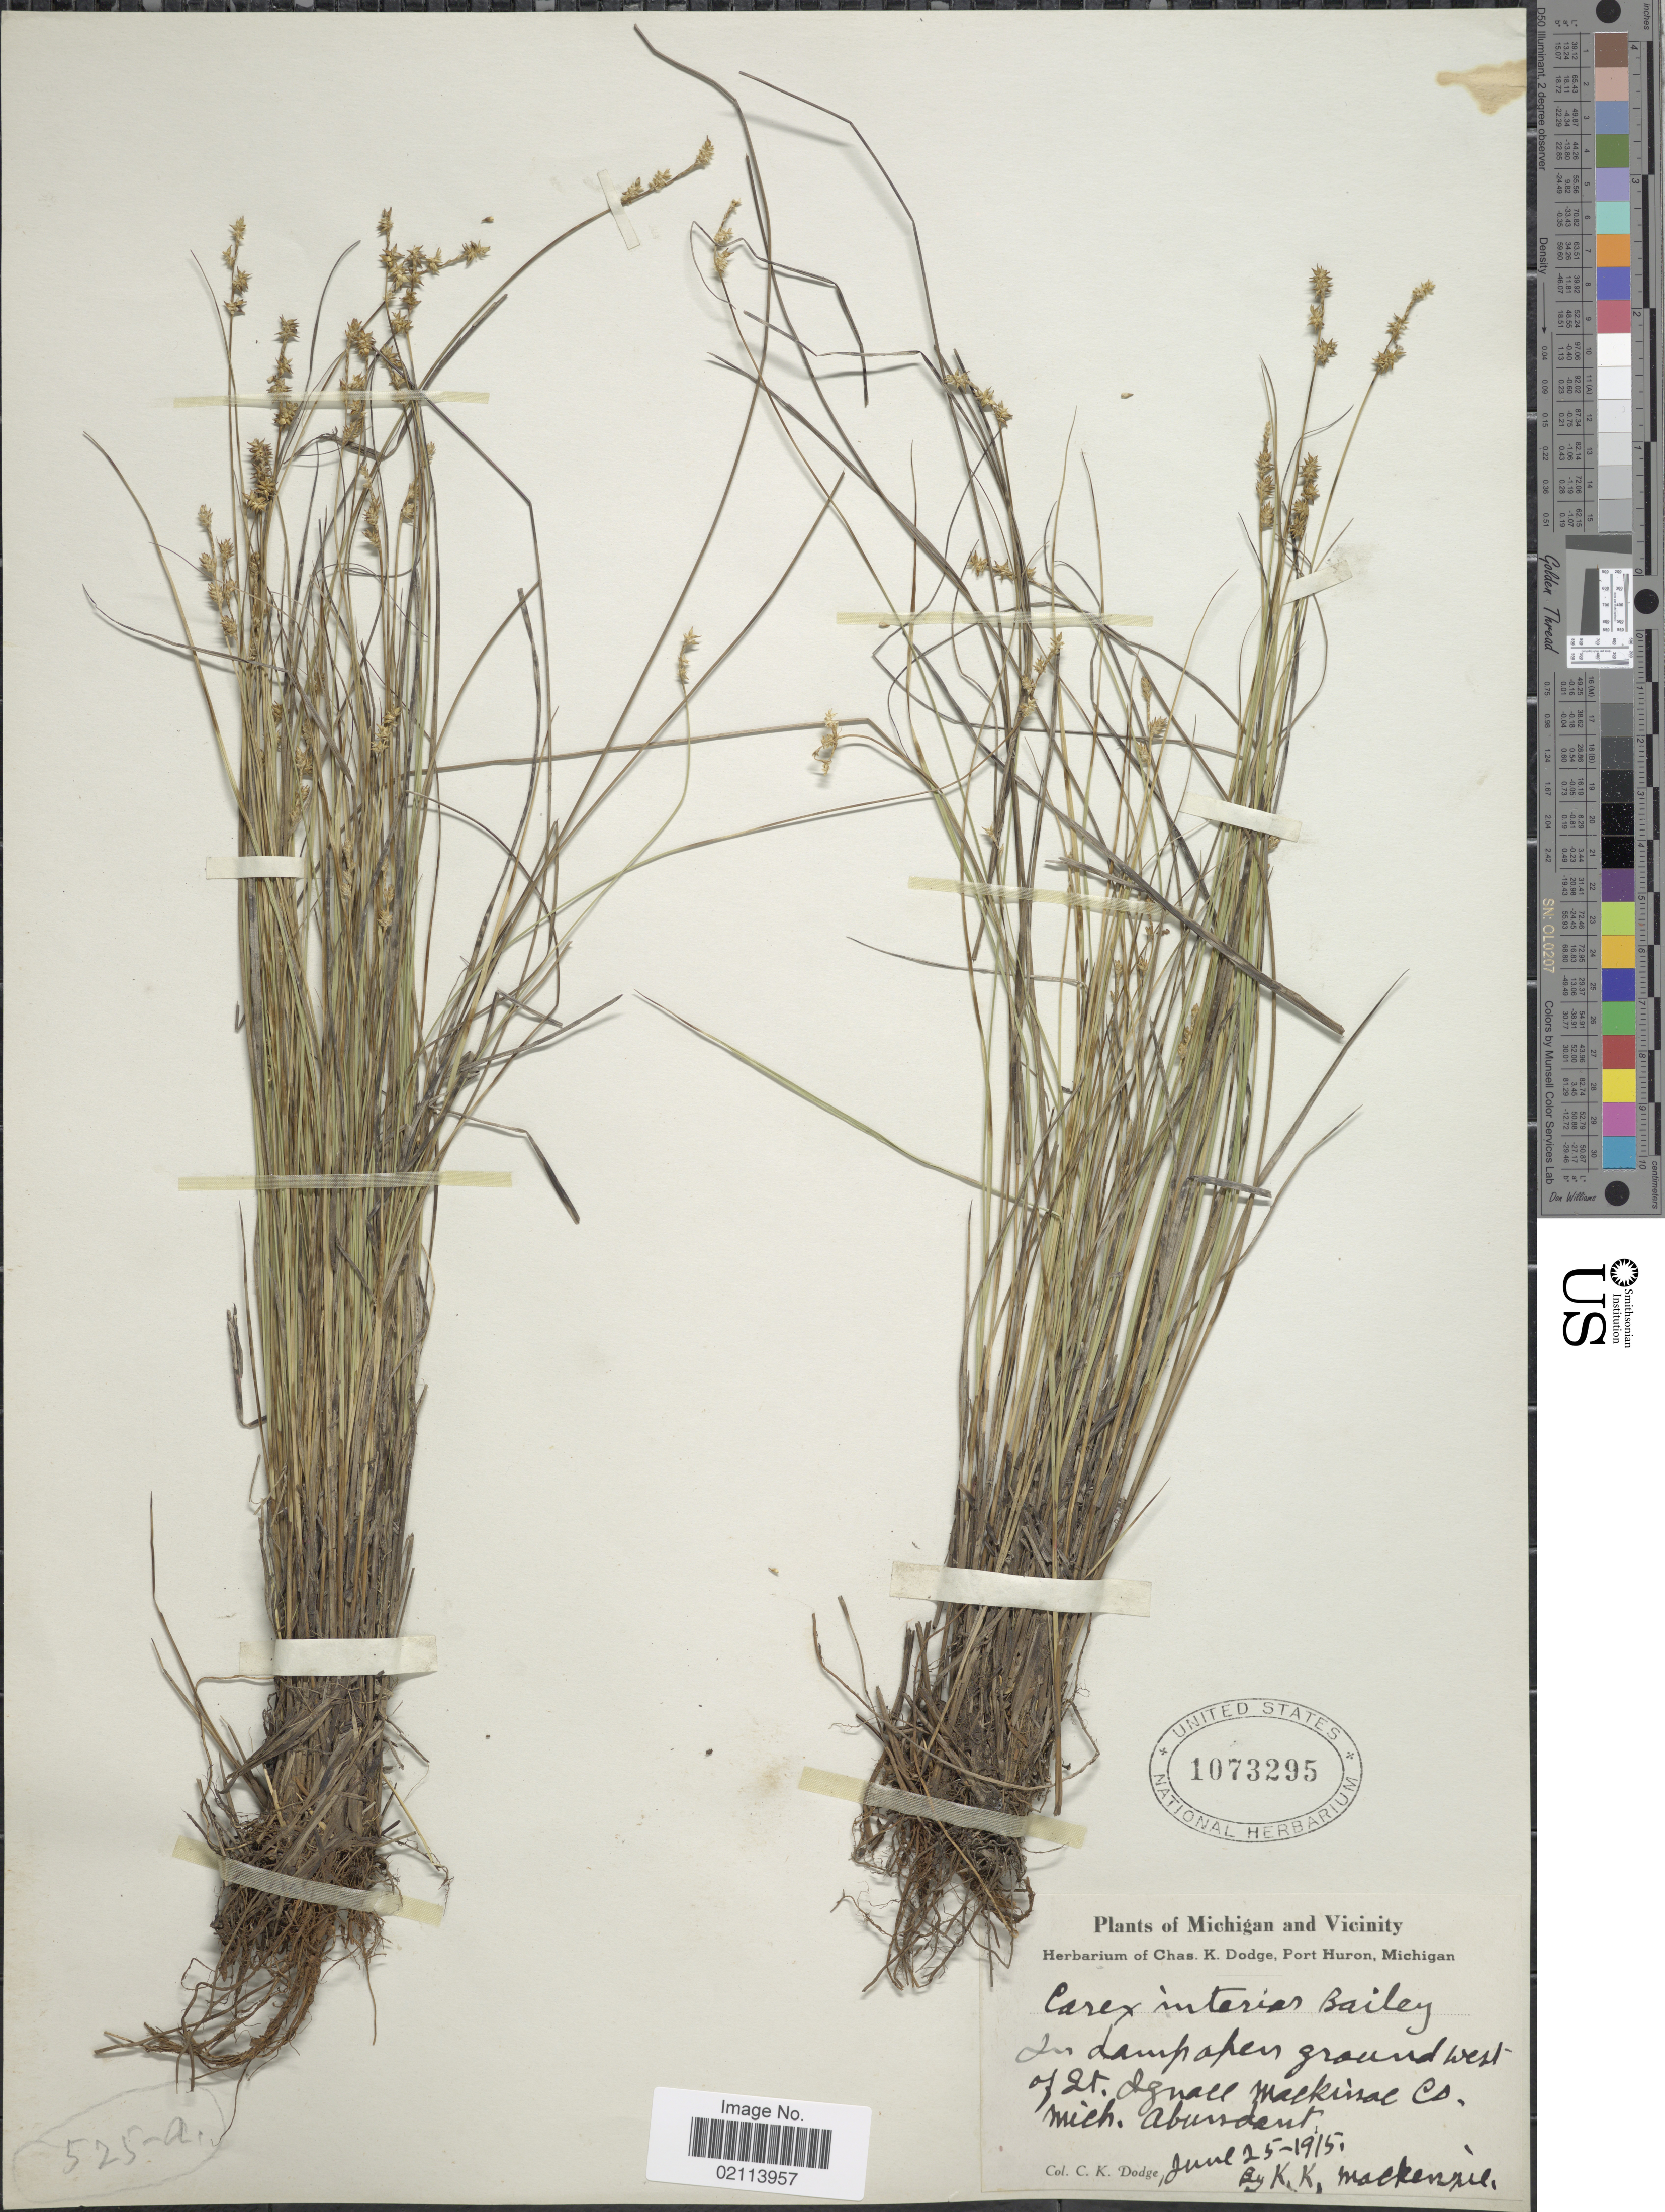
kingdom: Plantae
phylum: Tracheophyta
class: Liliopsida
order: Poales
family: Cyperaceae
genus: Carex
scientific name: Carex interior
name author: L.H. Bailey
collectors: C. K. Dodge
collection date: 1915-06-25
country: United States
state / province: Michigan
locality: Michigan and Vicinity, in damp open ground west of St. Ignace Mackinac Co.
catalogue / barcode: US 1073295